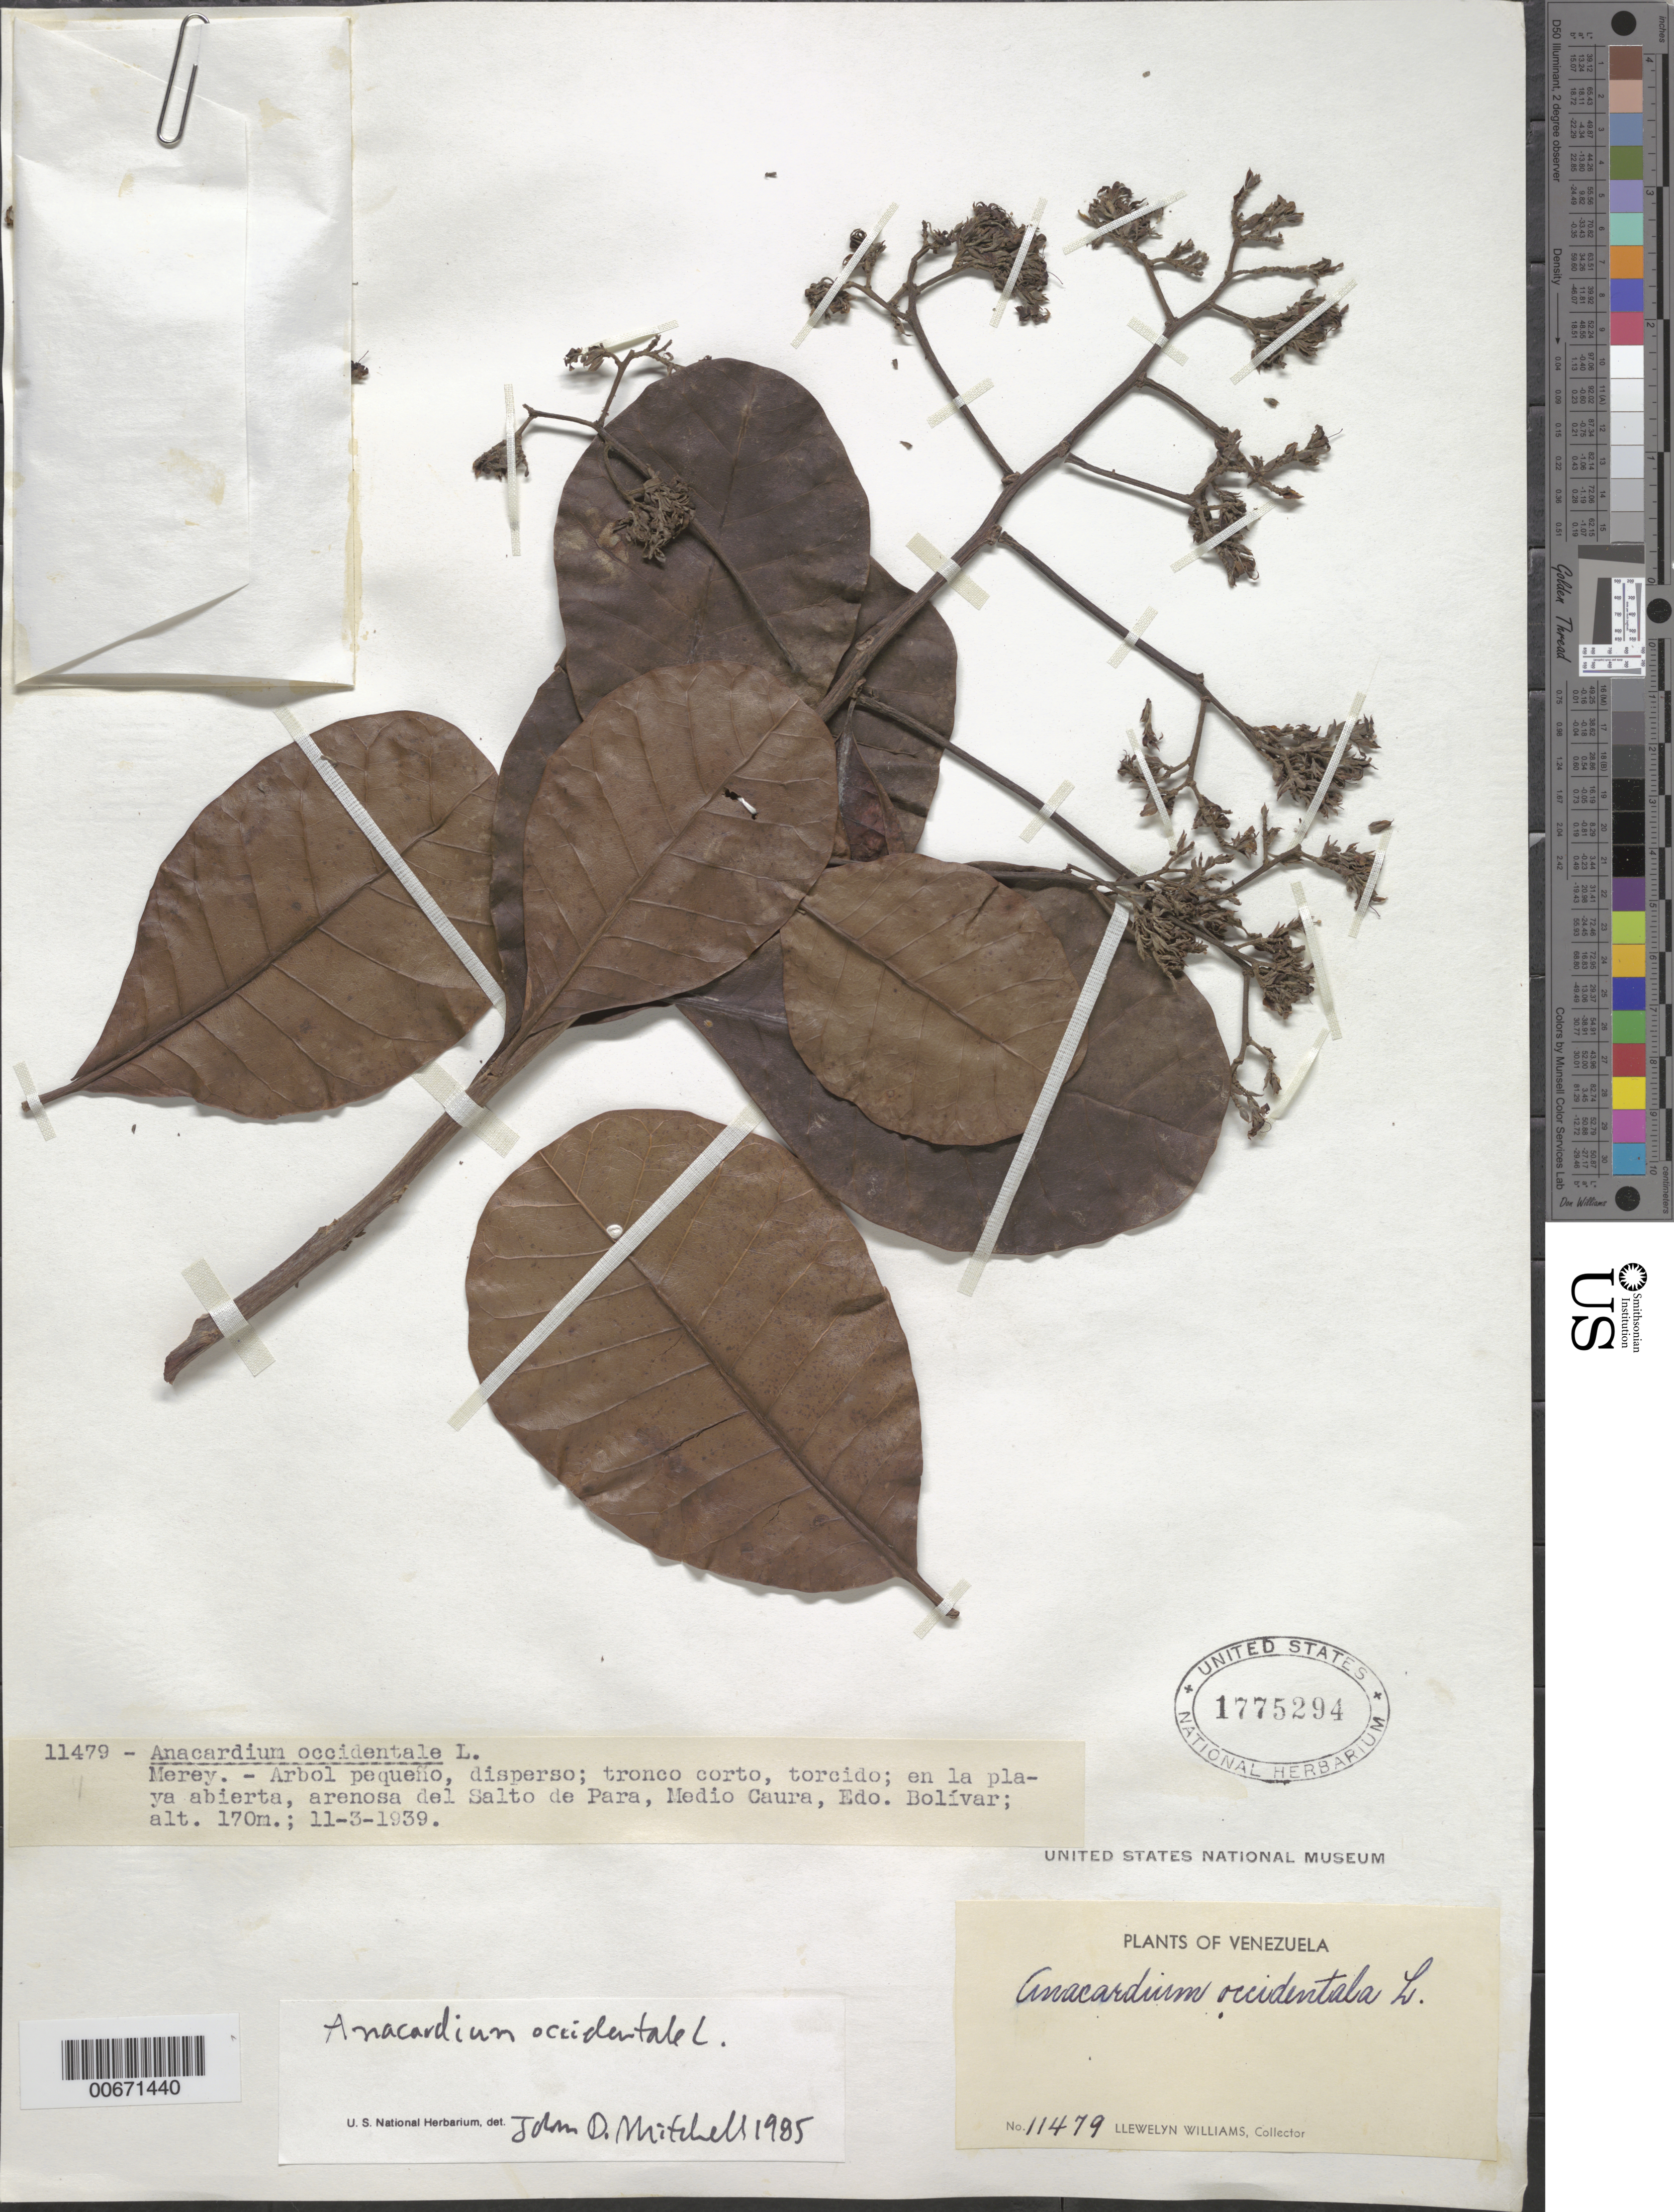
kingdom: Plantae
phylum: Tracheophyta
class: Magnoliopsida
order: Sapindales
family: Anacardiaceae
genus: Anacardium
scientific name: Anacardium occidentale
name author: L.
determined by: Mitchell, John D.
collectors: Ll. Williams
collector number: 11479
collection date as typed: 11-Mar-39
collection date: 1939-03-11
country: Venezuela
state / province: Bolívar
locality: Salto de Para, Medio Caura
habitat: Open sandy beach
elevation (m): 170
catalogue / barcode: US 1775294